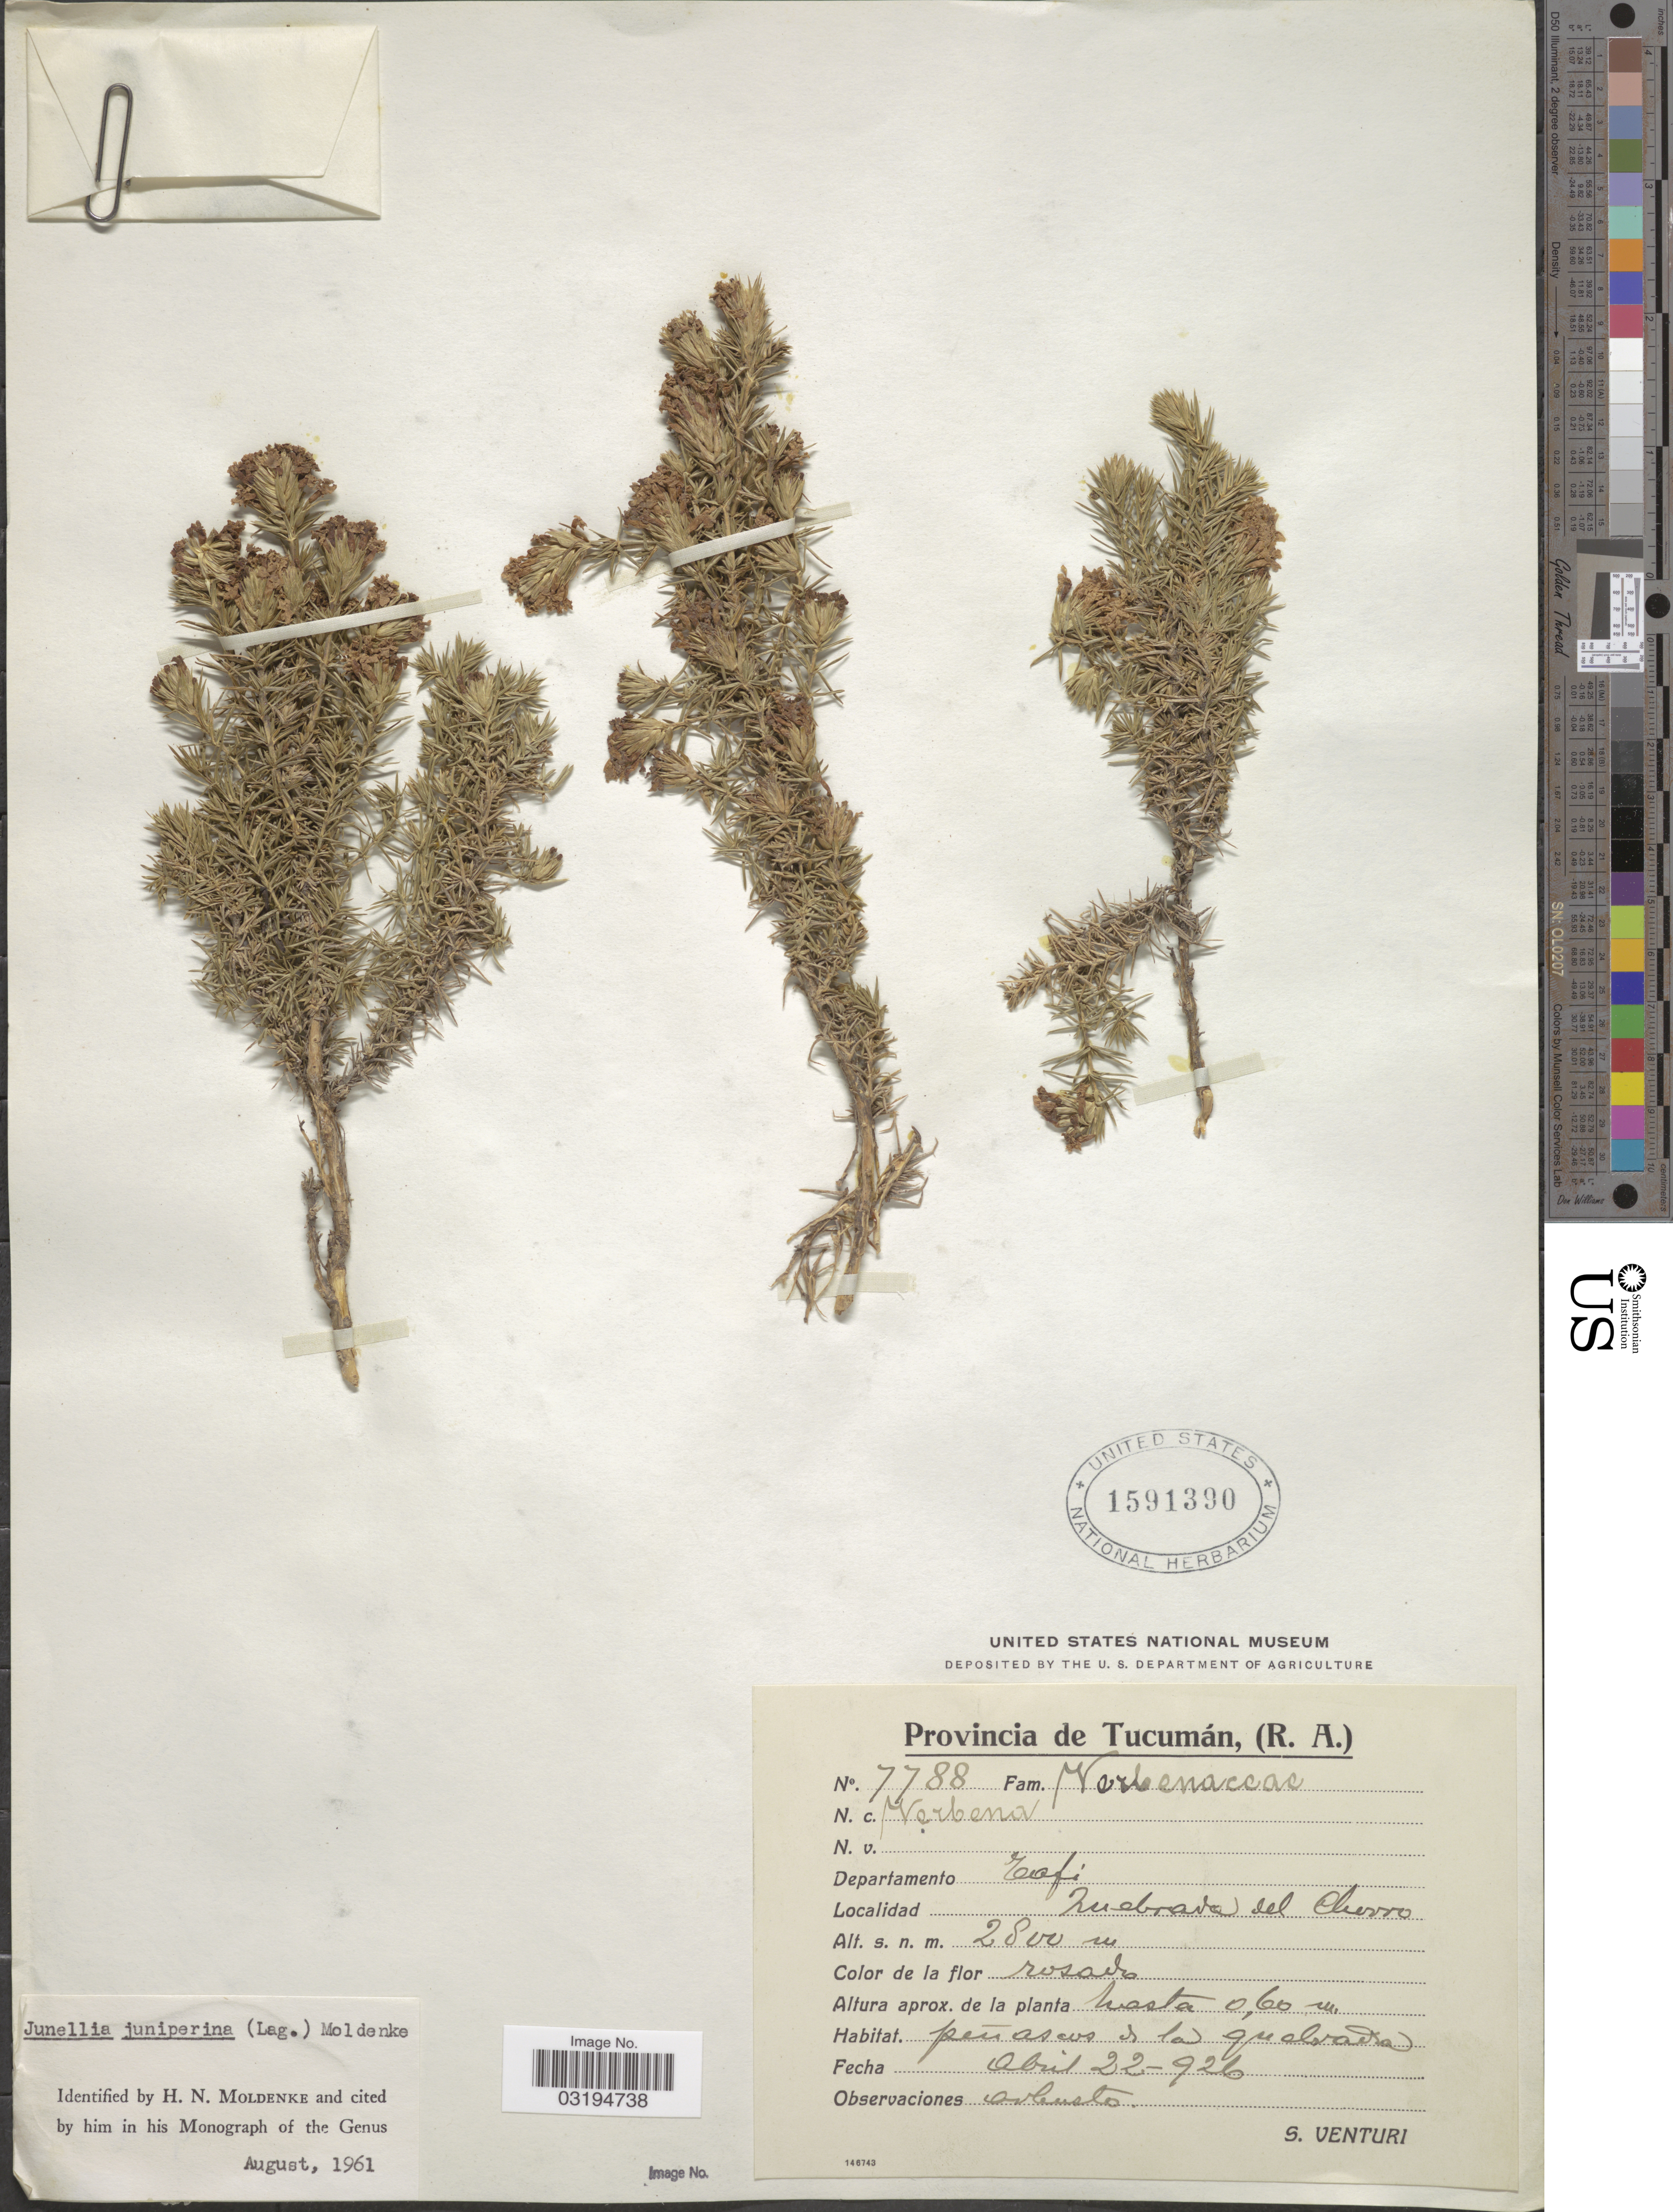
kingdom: Plantae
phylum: Tracheophyta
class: Magnoliopsida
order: Lamiales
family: Verbenaceae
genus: Junellia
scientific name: Junellia juniperina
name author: (Lag.) Moldenke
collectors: S. Venturi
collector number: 7788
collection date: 1926-04-22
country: Argentina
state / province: Tucuman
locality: Departamento Tafí. Quebrada del Cherro.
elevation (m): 2800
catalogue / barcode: US 1591390